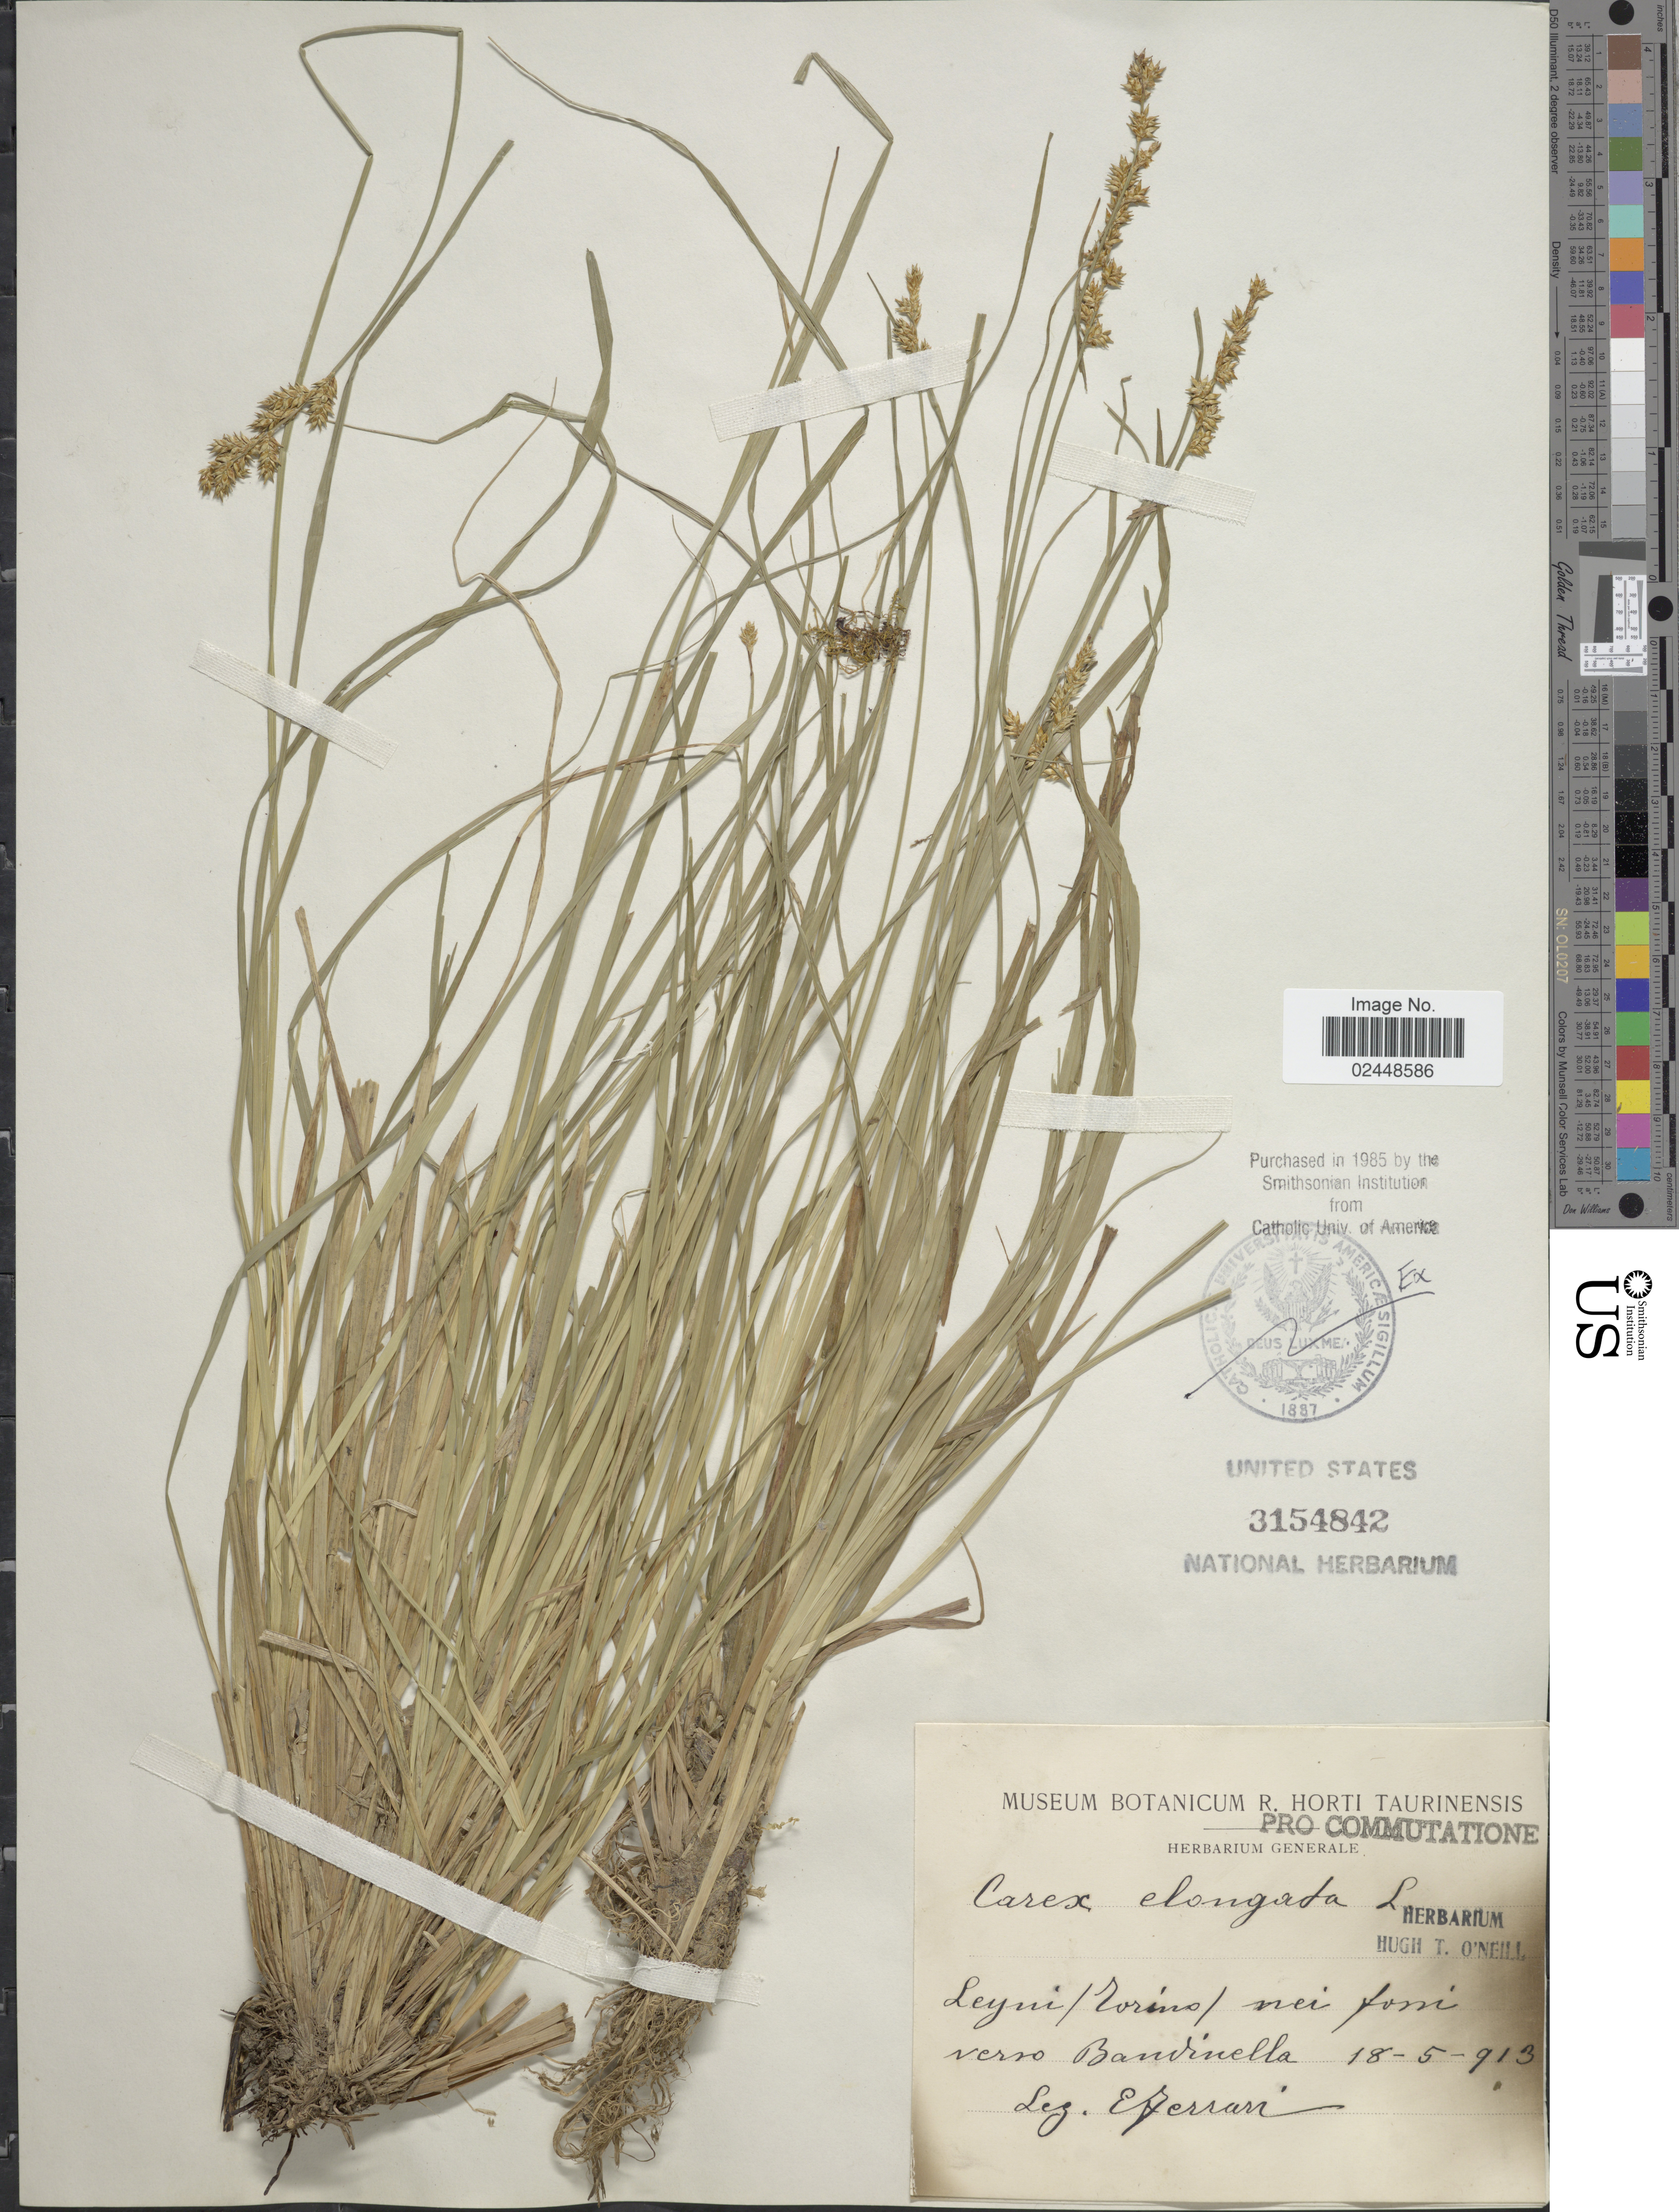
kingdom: Plantae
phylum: Tracheophyta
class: Liliopsida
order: Poales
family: Cyperaceae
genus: Carex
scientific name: Carex elongata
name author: L.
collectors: E. Ferrari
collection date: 1913-05-18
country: Italy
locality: Leyni/Torino/nei fossi verso Bandvinella [interpreted]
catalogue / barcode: US 3154842